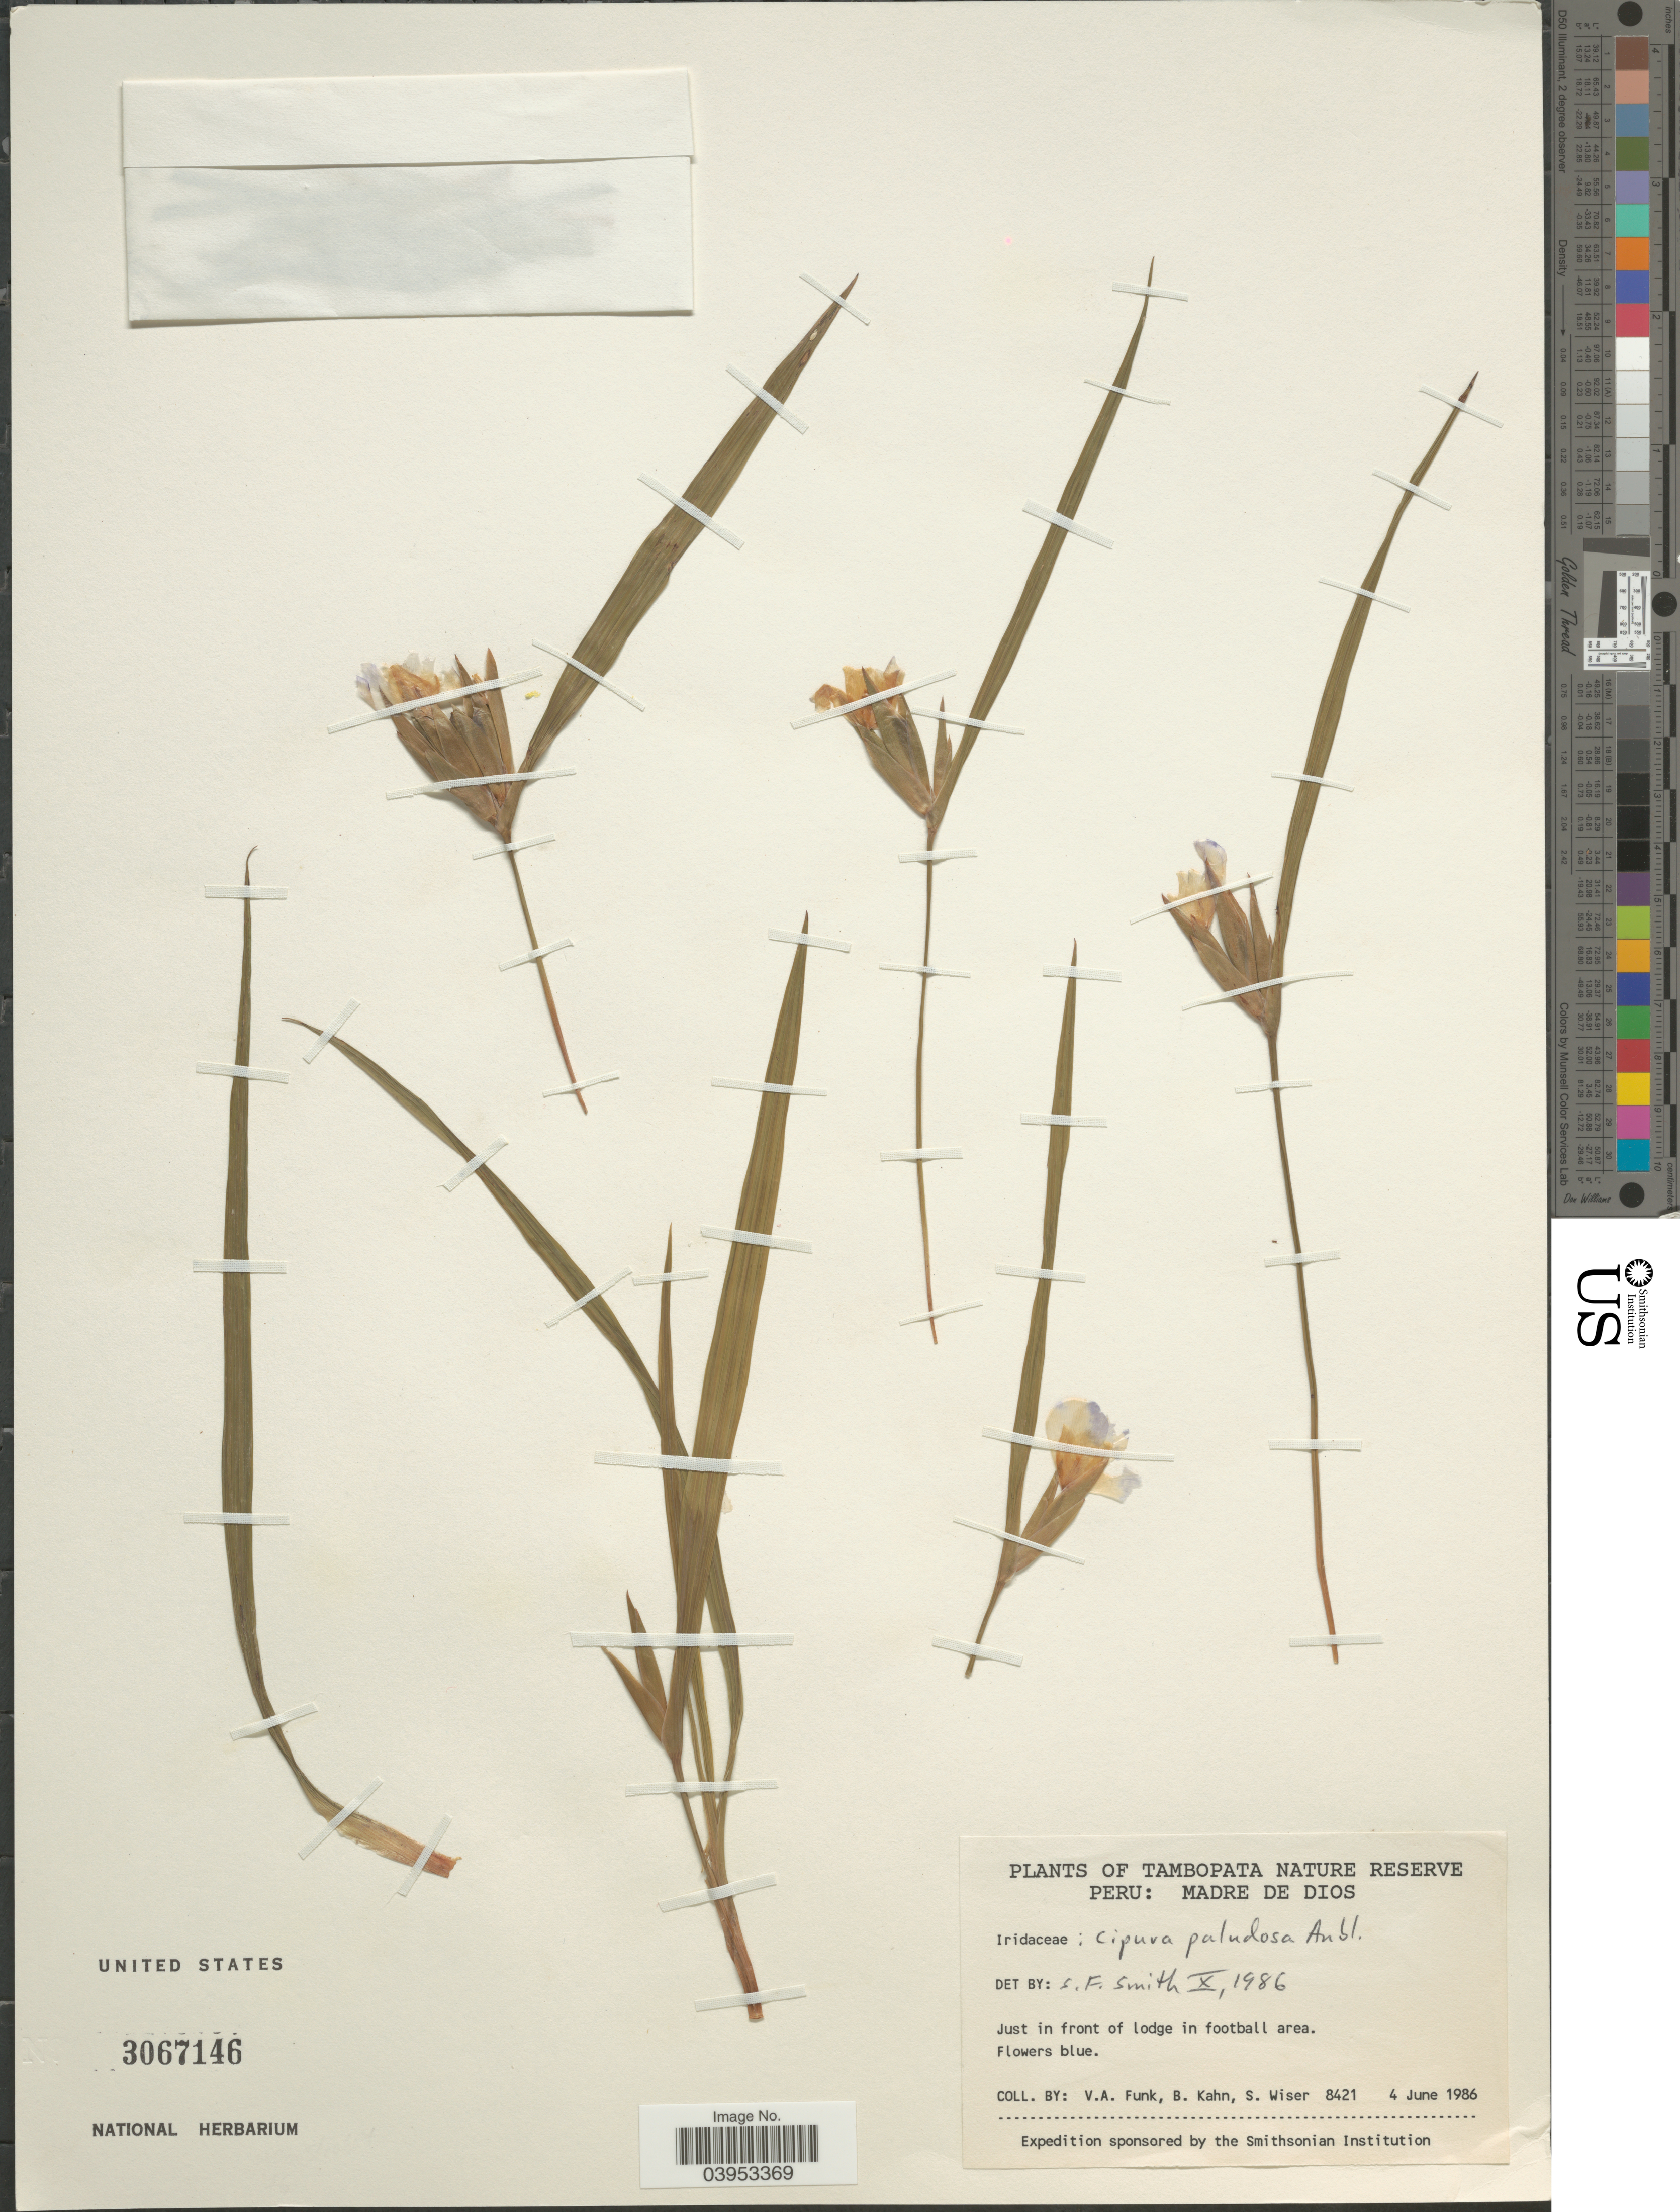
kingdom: Plantae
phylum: Tracheophyta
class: Liliopsida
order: Asparagales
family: Iridaceae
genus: Cipura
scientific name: Cipura paludosa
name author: Aubl.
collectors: V. Funk, B. Kahn & S. Wiser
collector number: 8421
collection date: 1986-06-04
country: Peru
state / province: Madre de Dios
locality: Tambopata Nature Reserve. Just in front of lodge in footbal area.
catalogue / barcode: US 3067146